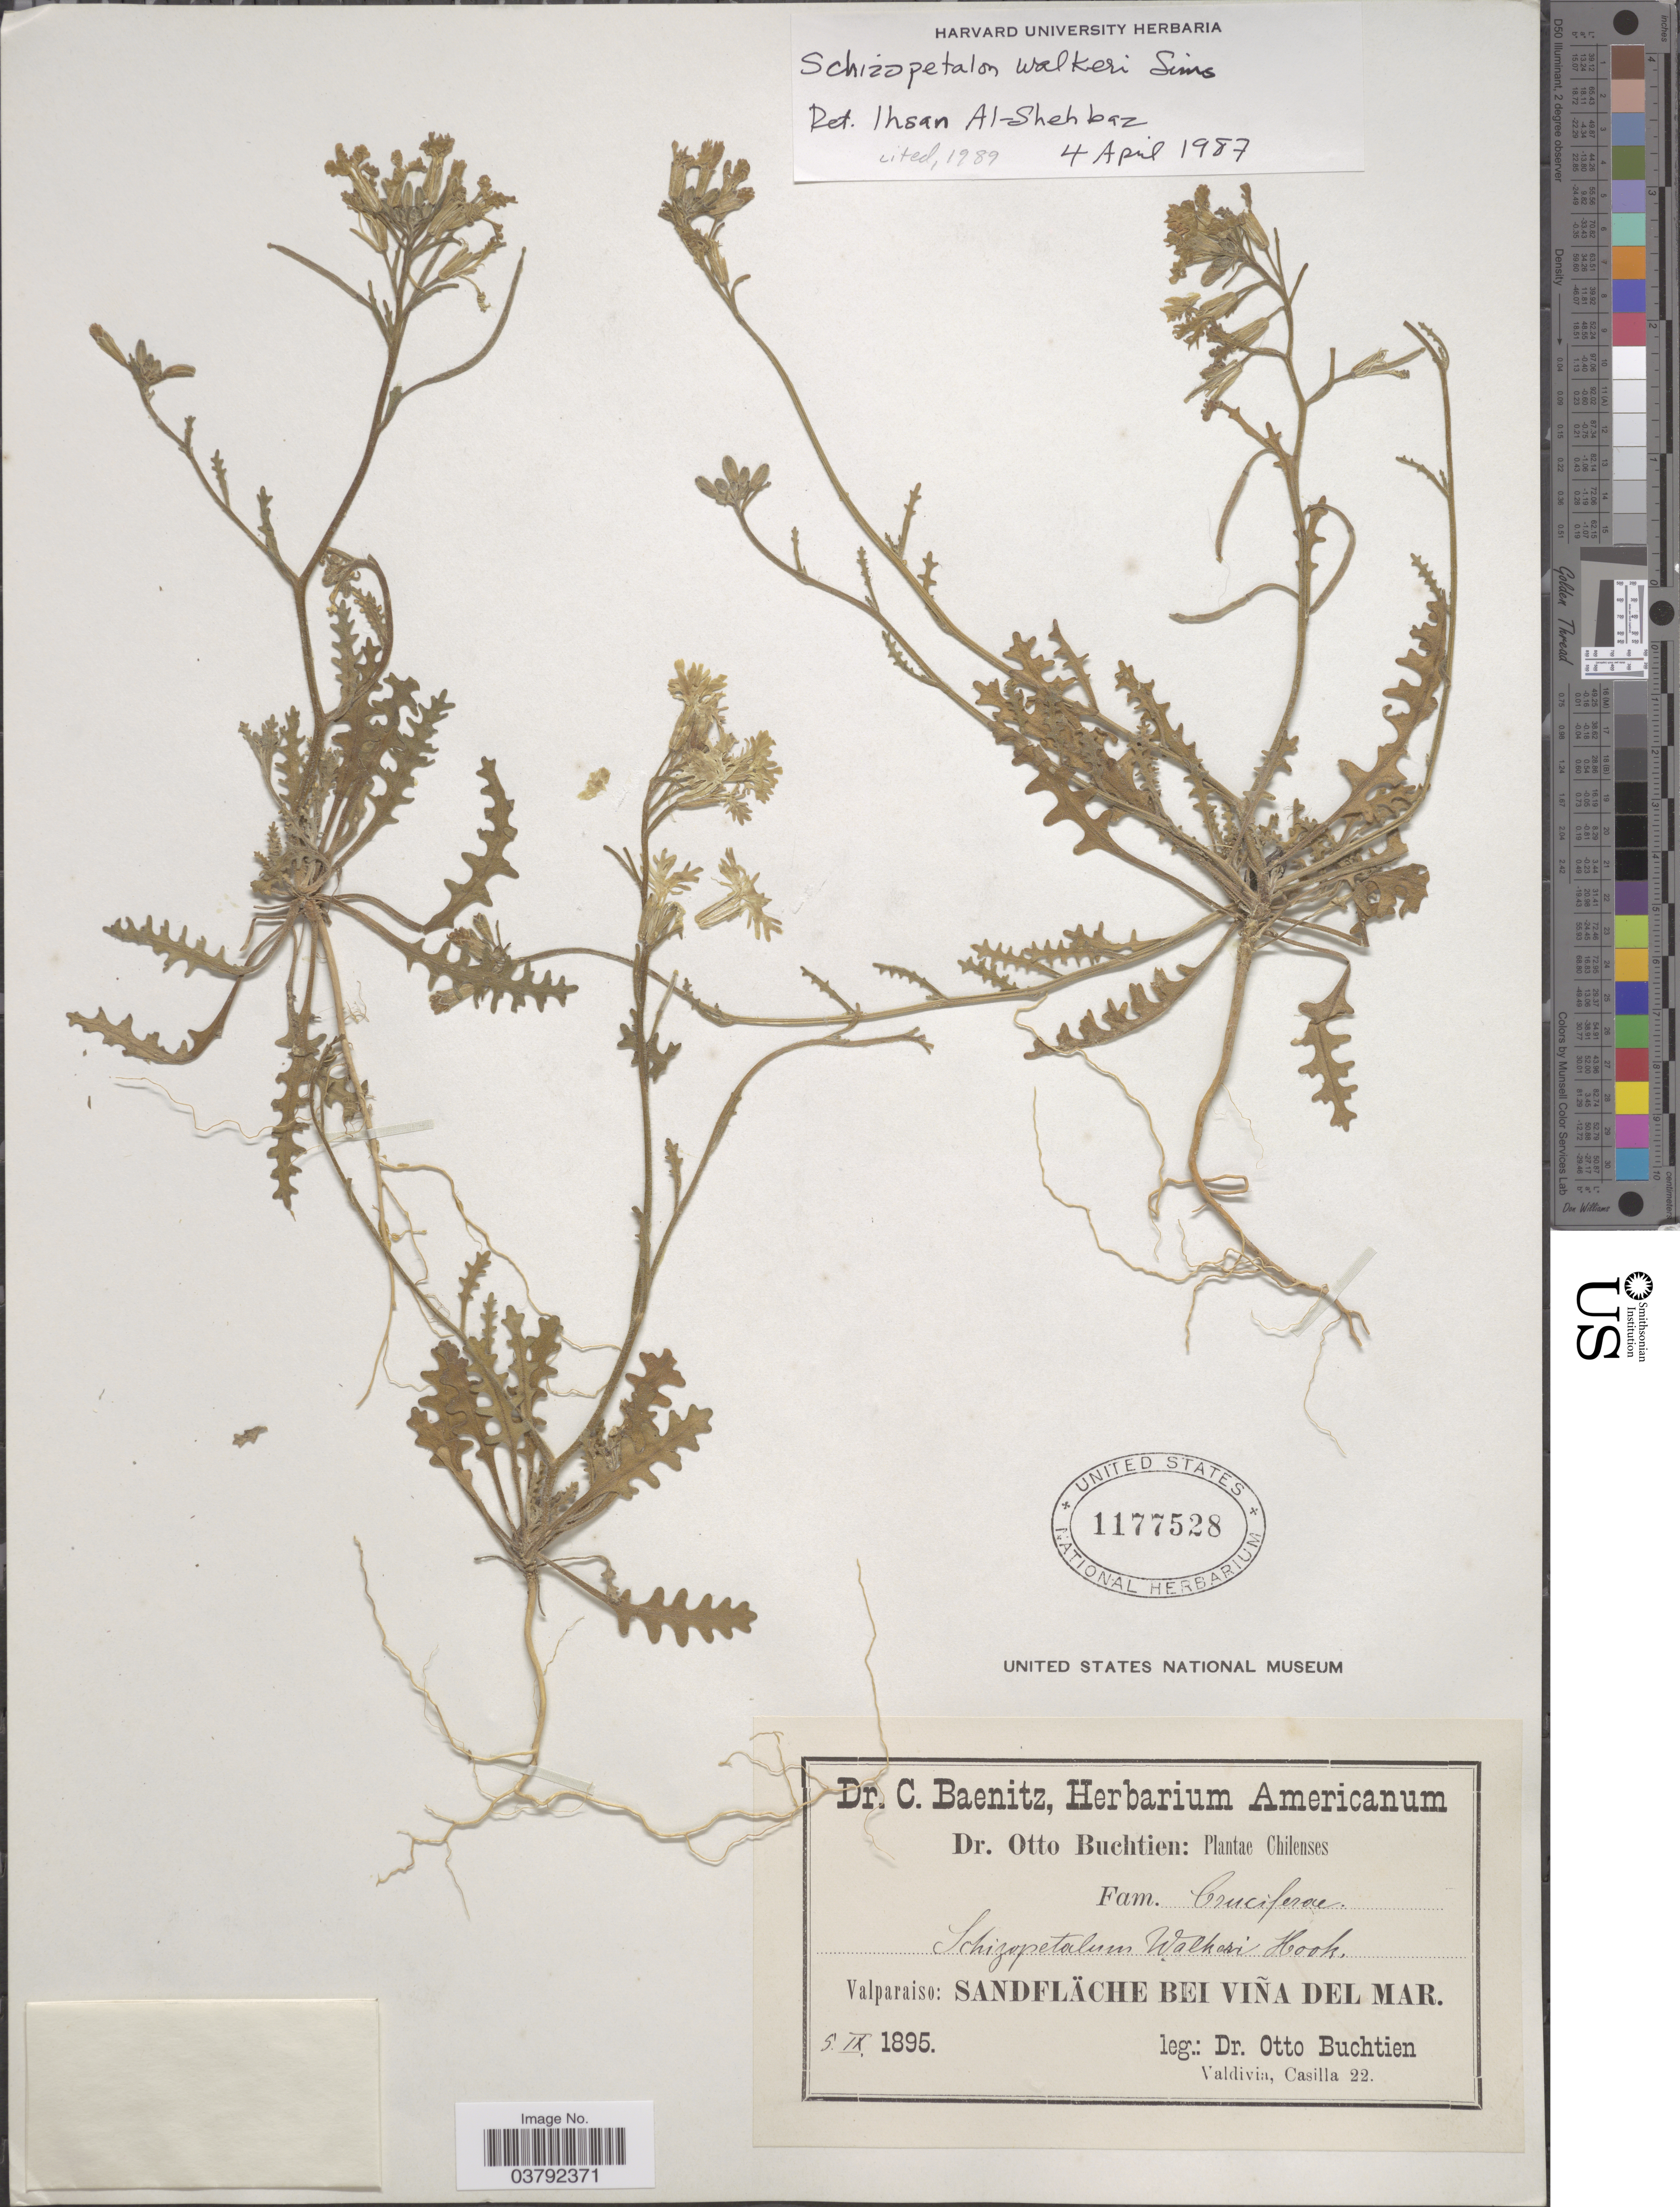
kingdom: Plantae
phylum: Tracheophyta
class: Magnoliopsida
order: Brassicales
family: Brassicaceae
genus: Schizopetalon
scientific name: Schizopetalon biseriatum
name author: Phil.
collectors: O. Buchtien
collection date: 1895-09-05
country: Chile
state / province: Valparaíso (V)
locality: Sandfläche bei Viña del Mar.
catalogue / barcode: US 1177528